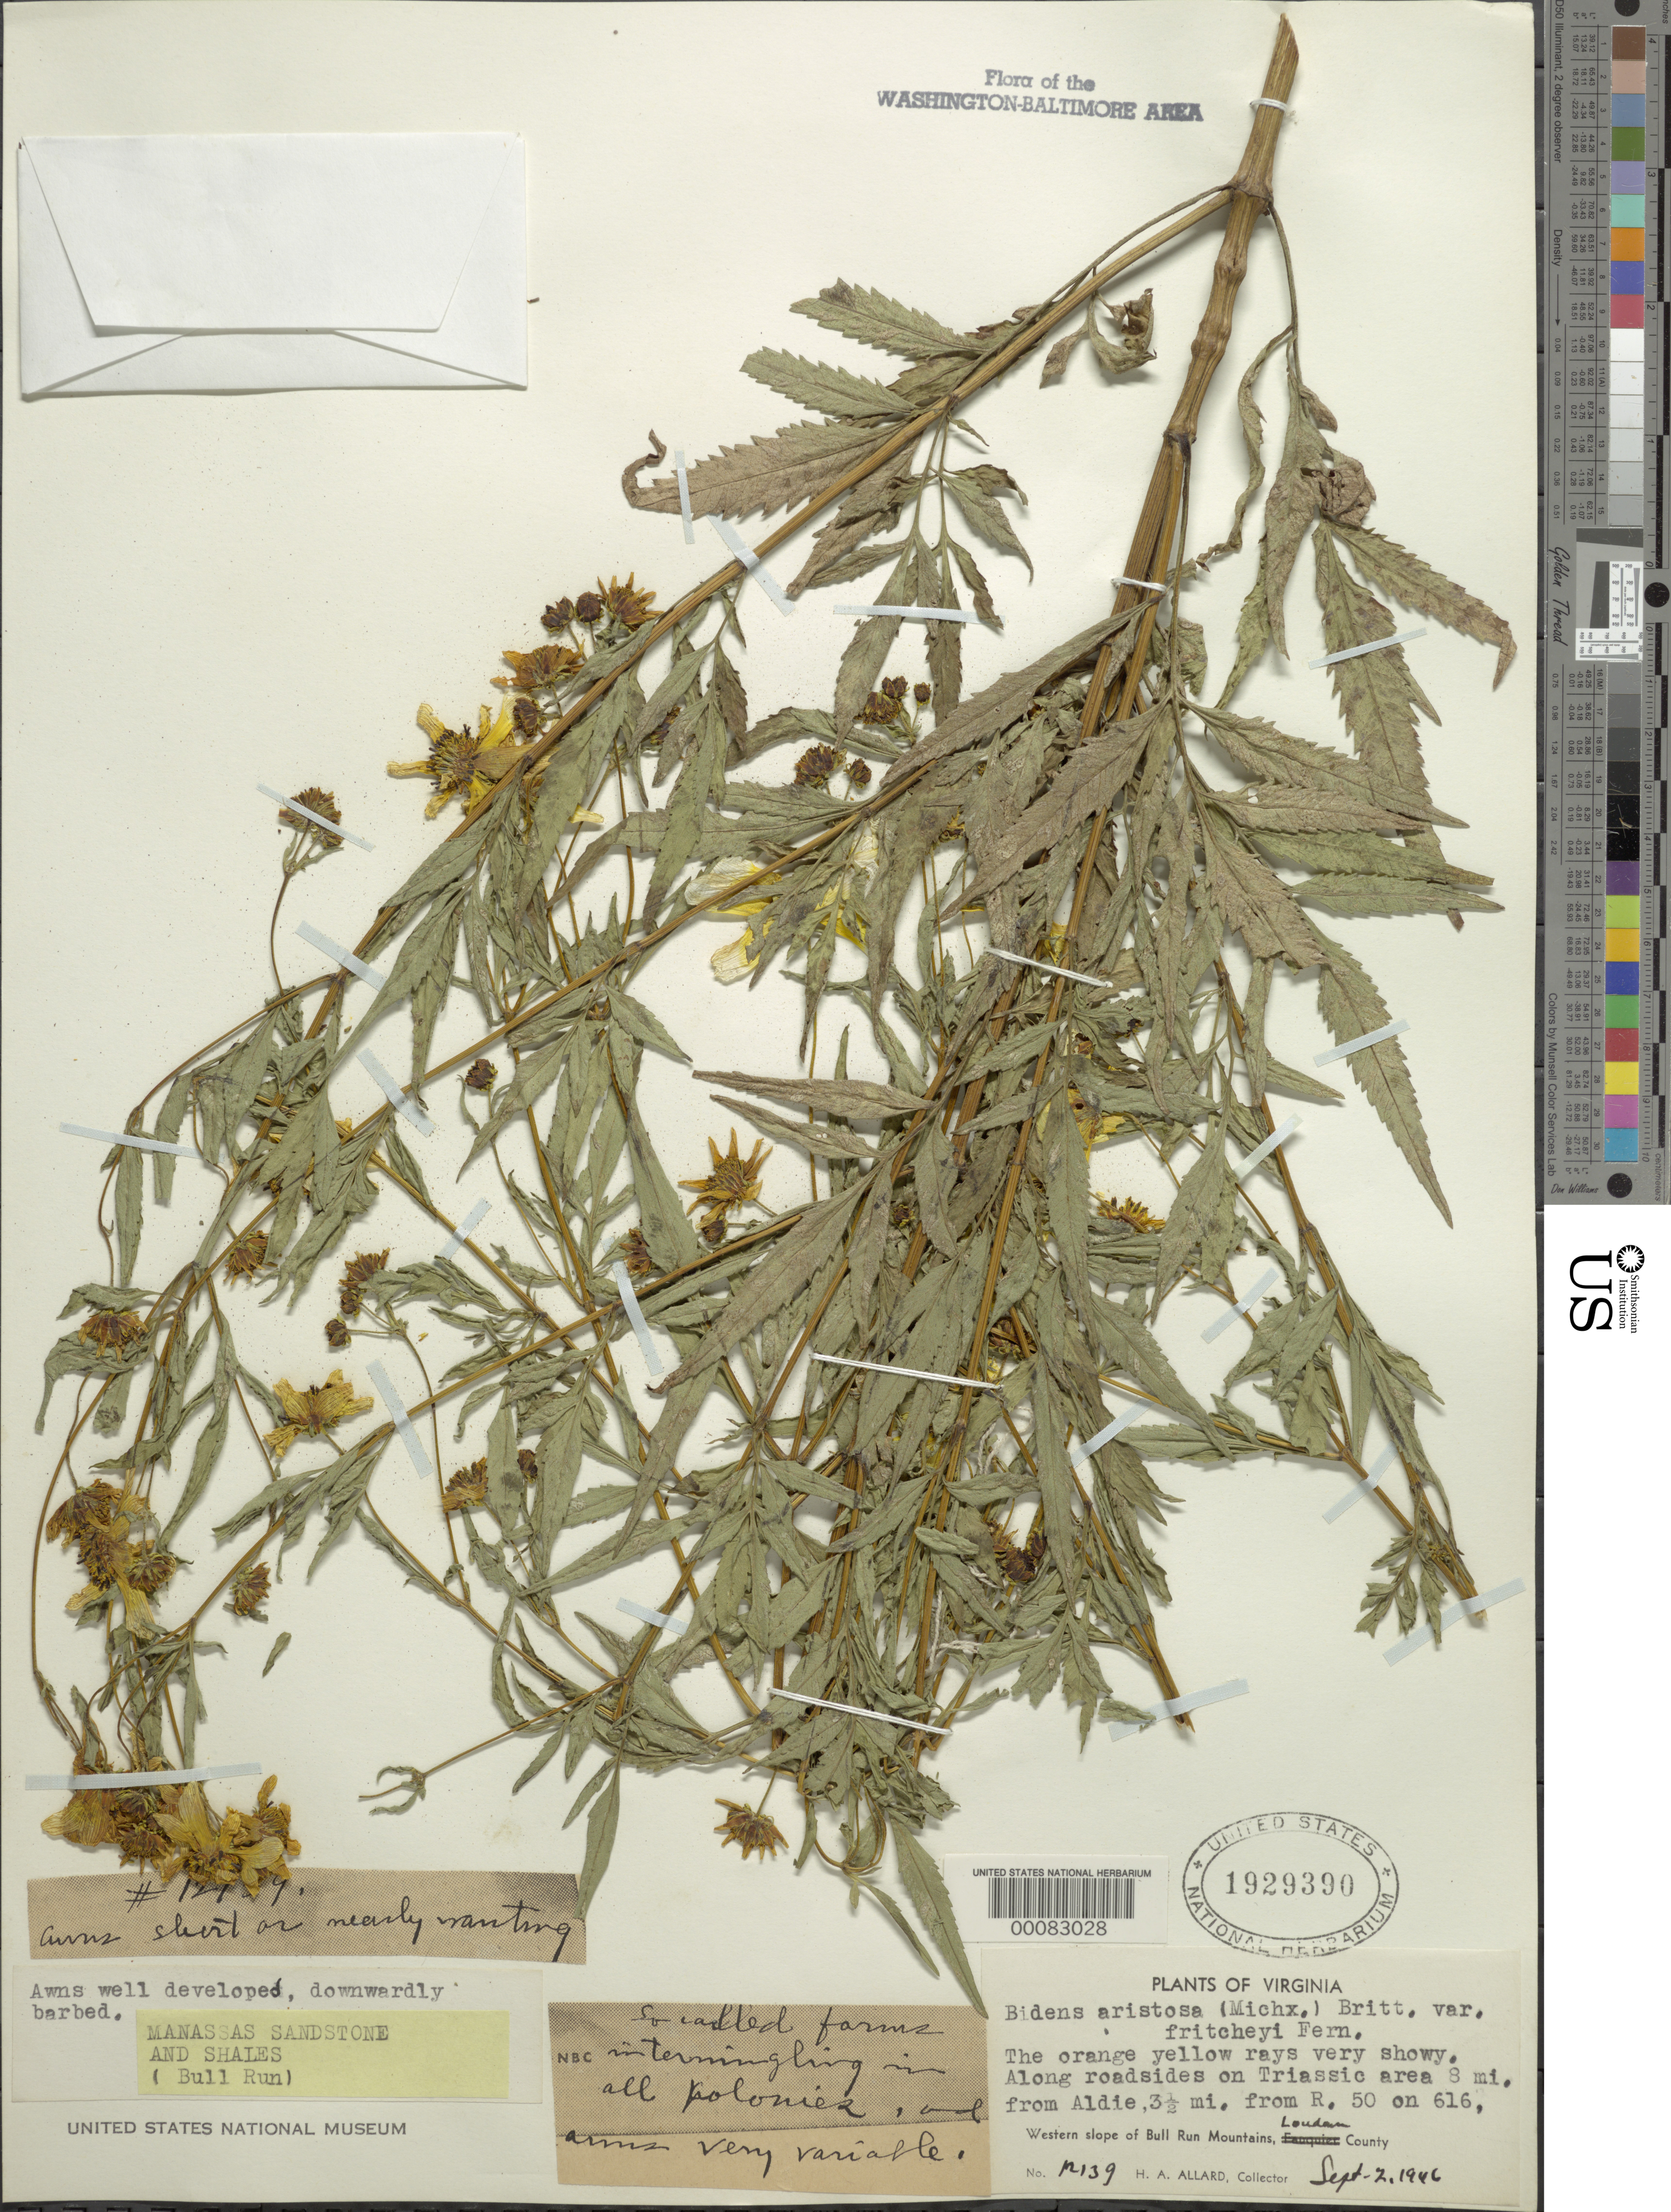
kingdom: Plantae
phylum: Tracheophyta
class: Magnoliopsida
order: Asterales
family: Asteraceae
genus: Bidens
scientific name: Bidens aristosa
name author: (Michx.) Britton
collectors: H. A. Allard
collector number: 12139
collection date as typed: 02 Sep 1946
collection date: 1946-09-02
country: United States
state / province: Virginia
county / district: Loudoun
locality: Rt. 616 near Rt. 50 and Aldie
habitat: Roadside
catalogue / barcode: US 1929390